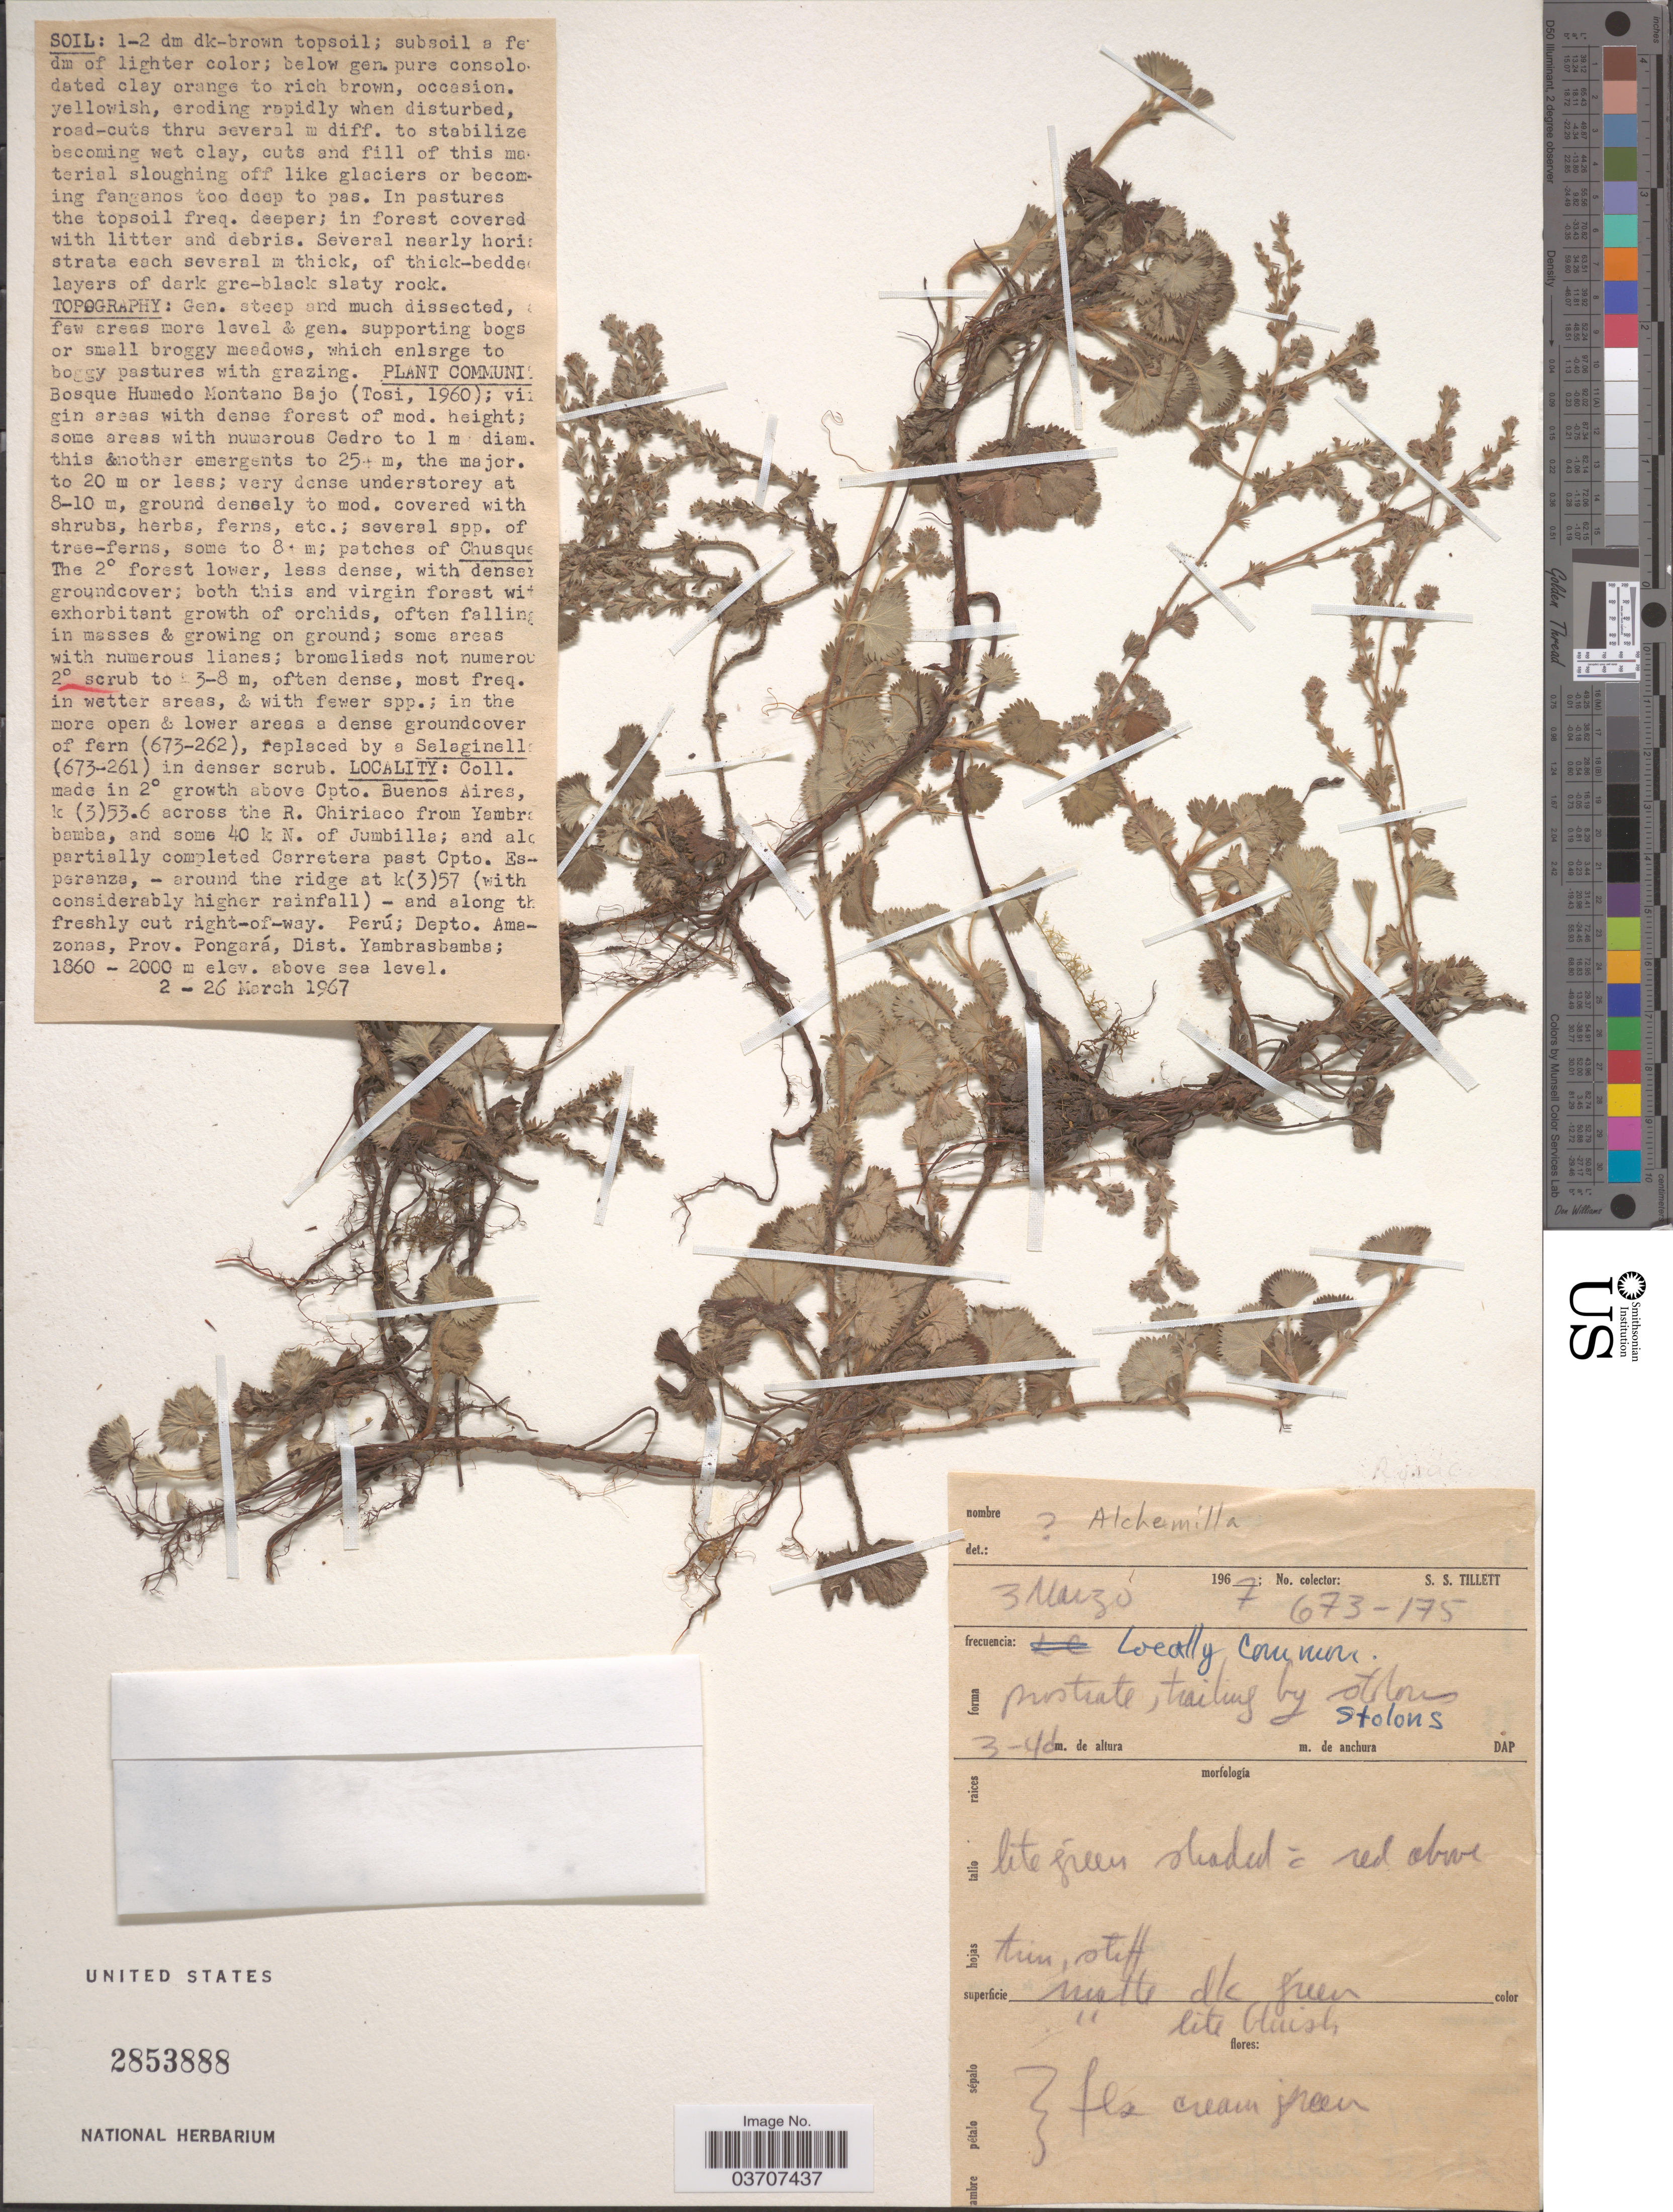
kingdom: Plantae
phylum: Tracheophyta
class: Magnoliopsida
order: Rosales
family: Rosaceae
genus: Lachemilla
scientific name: Lachemilla sp.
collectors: S. S. Tillett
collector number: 673-175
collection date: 1967-03-03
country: Peru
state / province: Amazonas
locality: Above Cpto. Buenos Aires, k (3)53.6 across the R. Chiriaco from Yambra bamba, and some 40 k N. of Jumbilla; and along partially completed Carretera past Cpto. Esperanza, - around the ridge at k (3)57 - and along the freshly cut right-of-way. [unsure placement] Depto. Amazonas, Prov. Pongará, Dist. Yambrasbamba.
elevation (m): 1860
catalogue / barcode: US 2853888